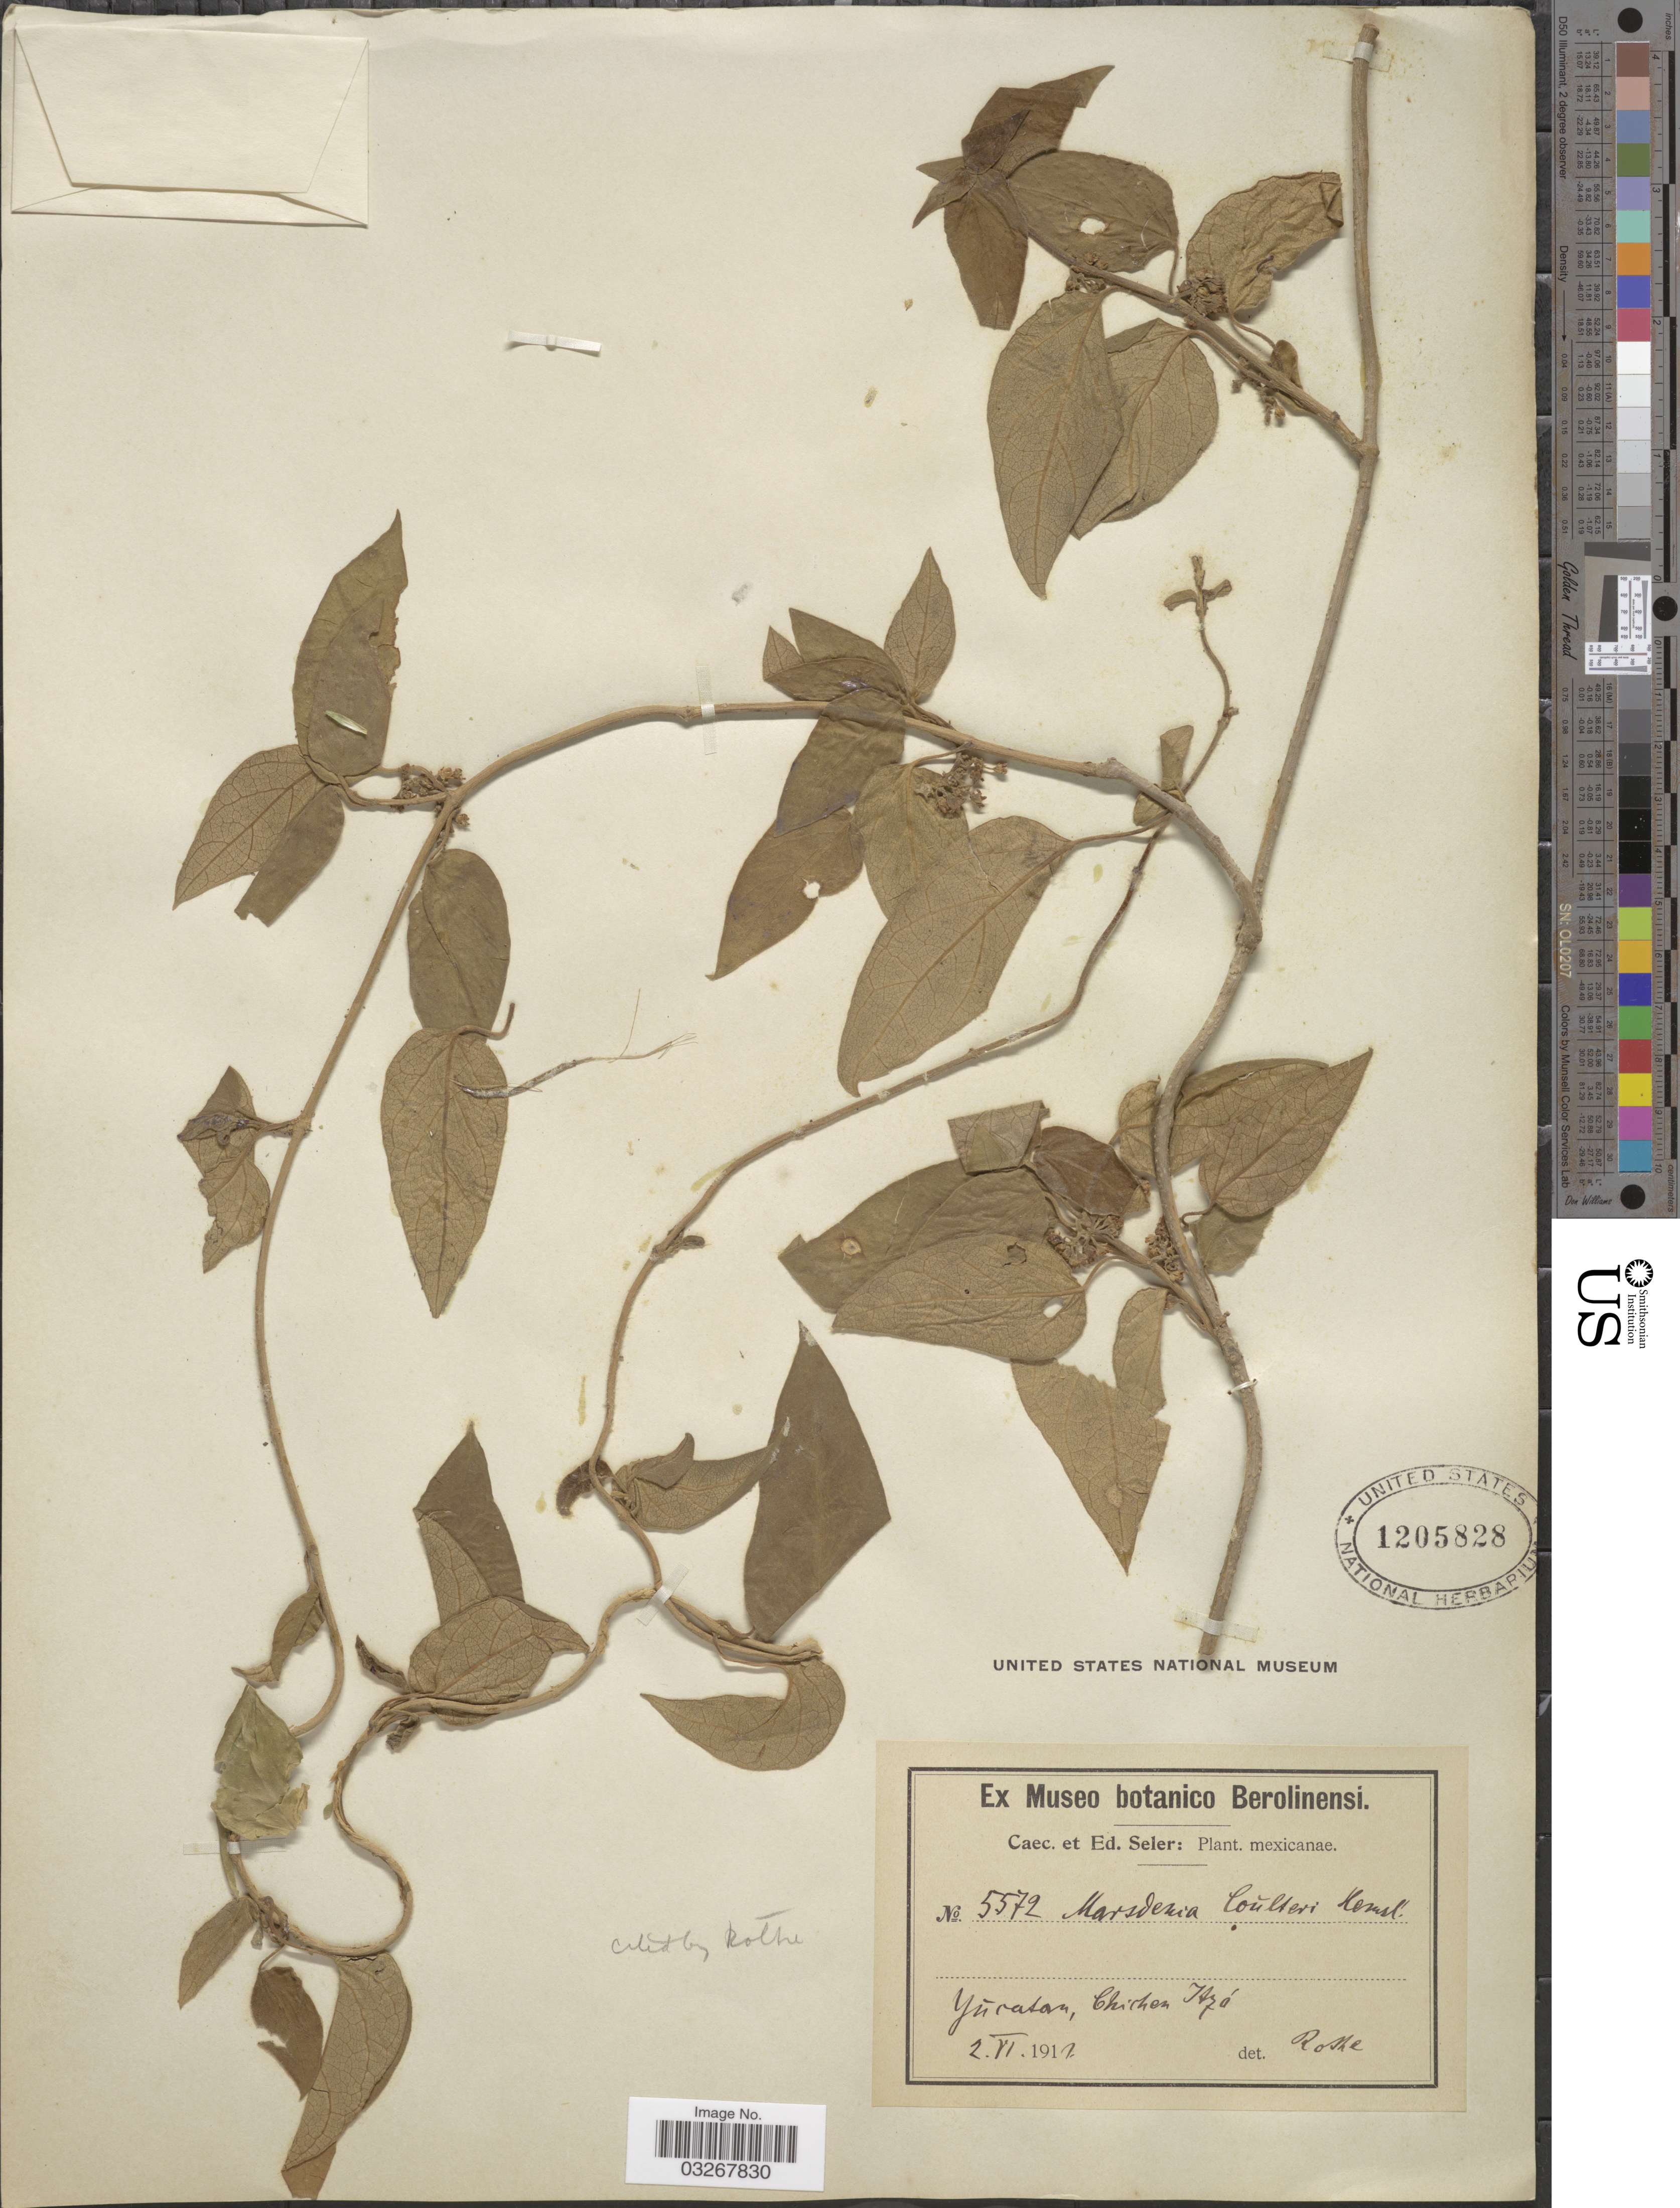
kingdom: Plantae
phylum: Tracheophyta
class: Magnoliopsida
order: Gentianales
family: Apocynaceae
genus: Marsdenia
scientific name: Marsdenia coulteri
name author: Hemsl.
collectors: C. Seler & E. G. Seler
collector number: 5572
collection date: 1912-06-02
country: Mexico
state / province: Yucatán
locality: Chichen Itzá.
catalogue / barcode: US 1205828